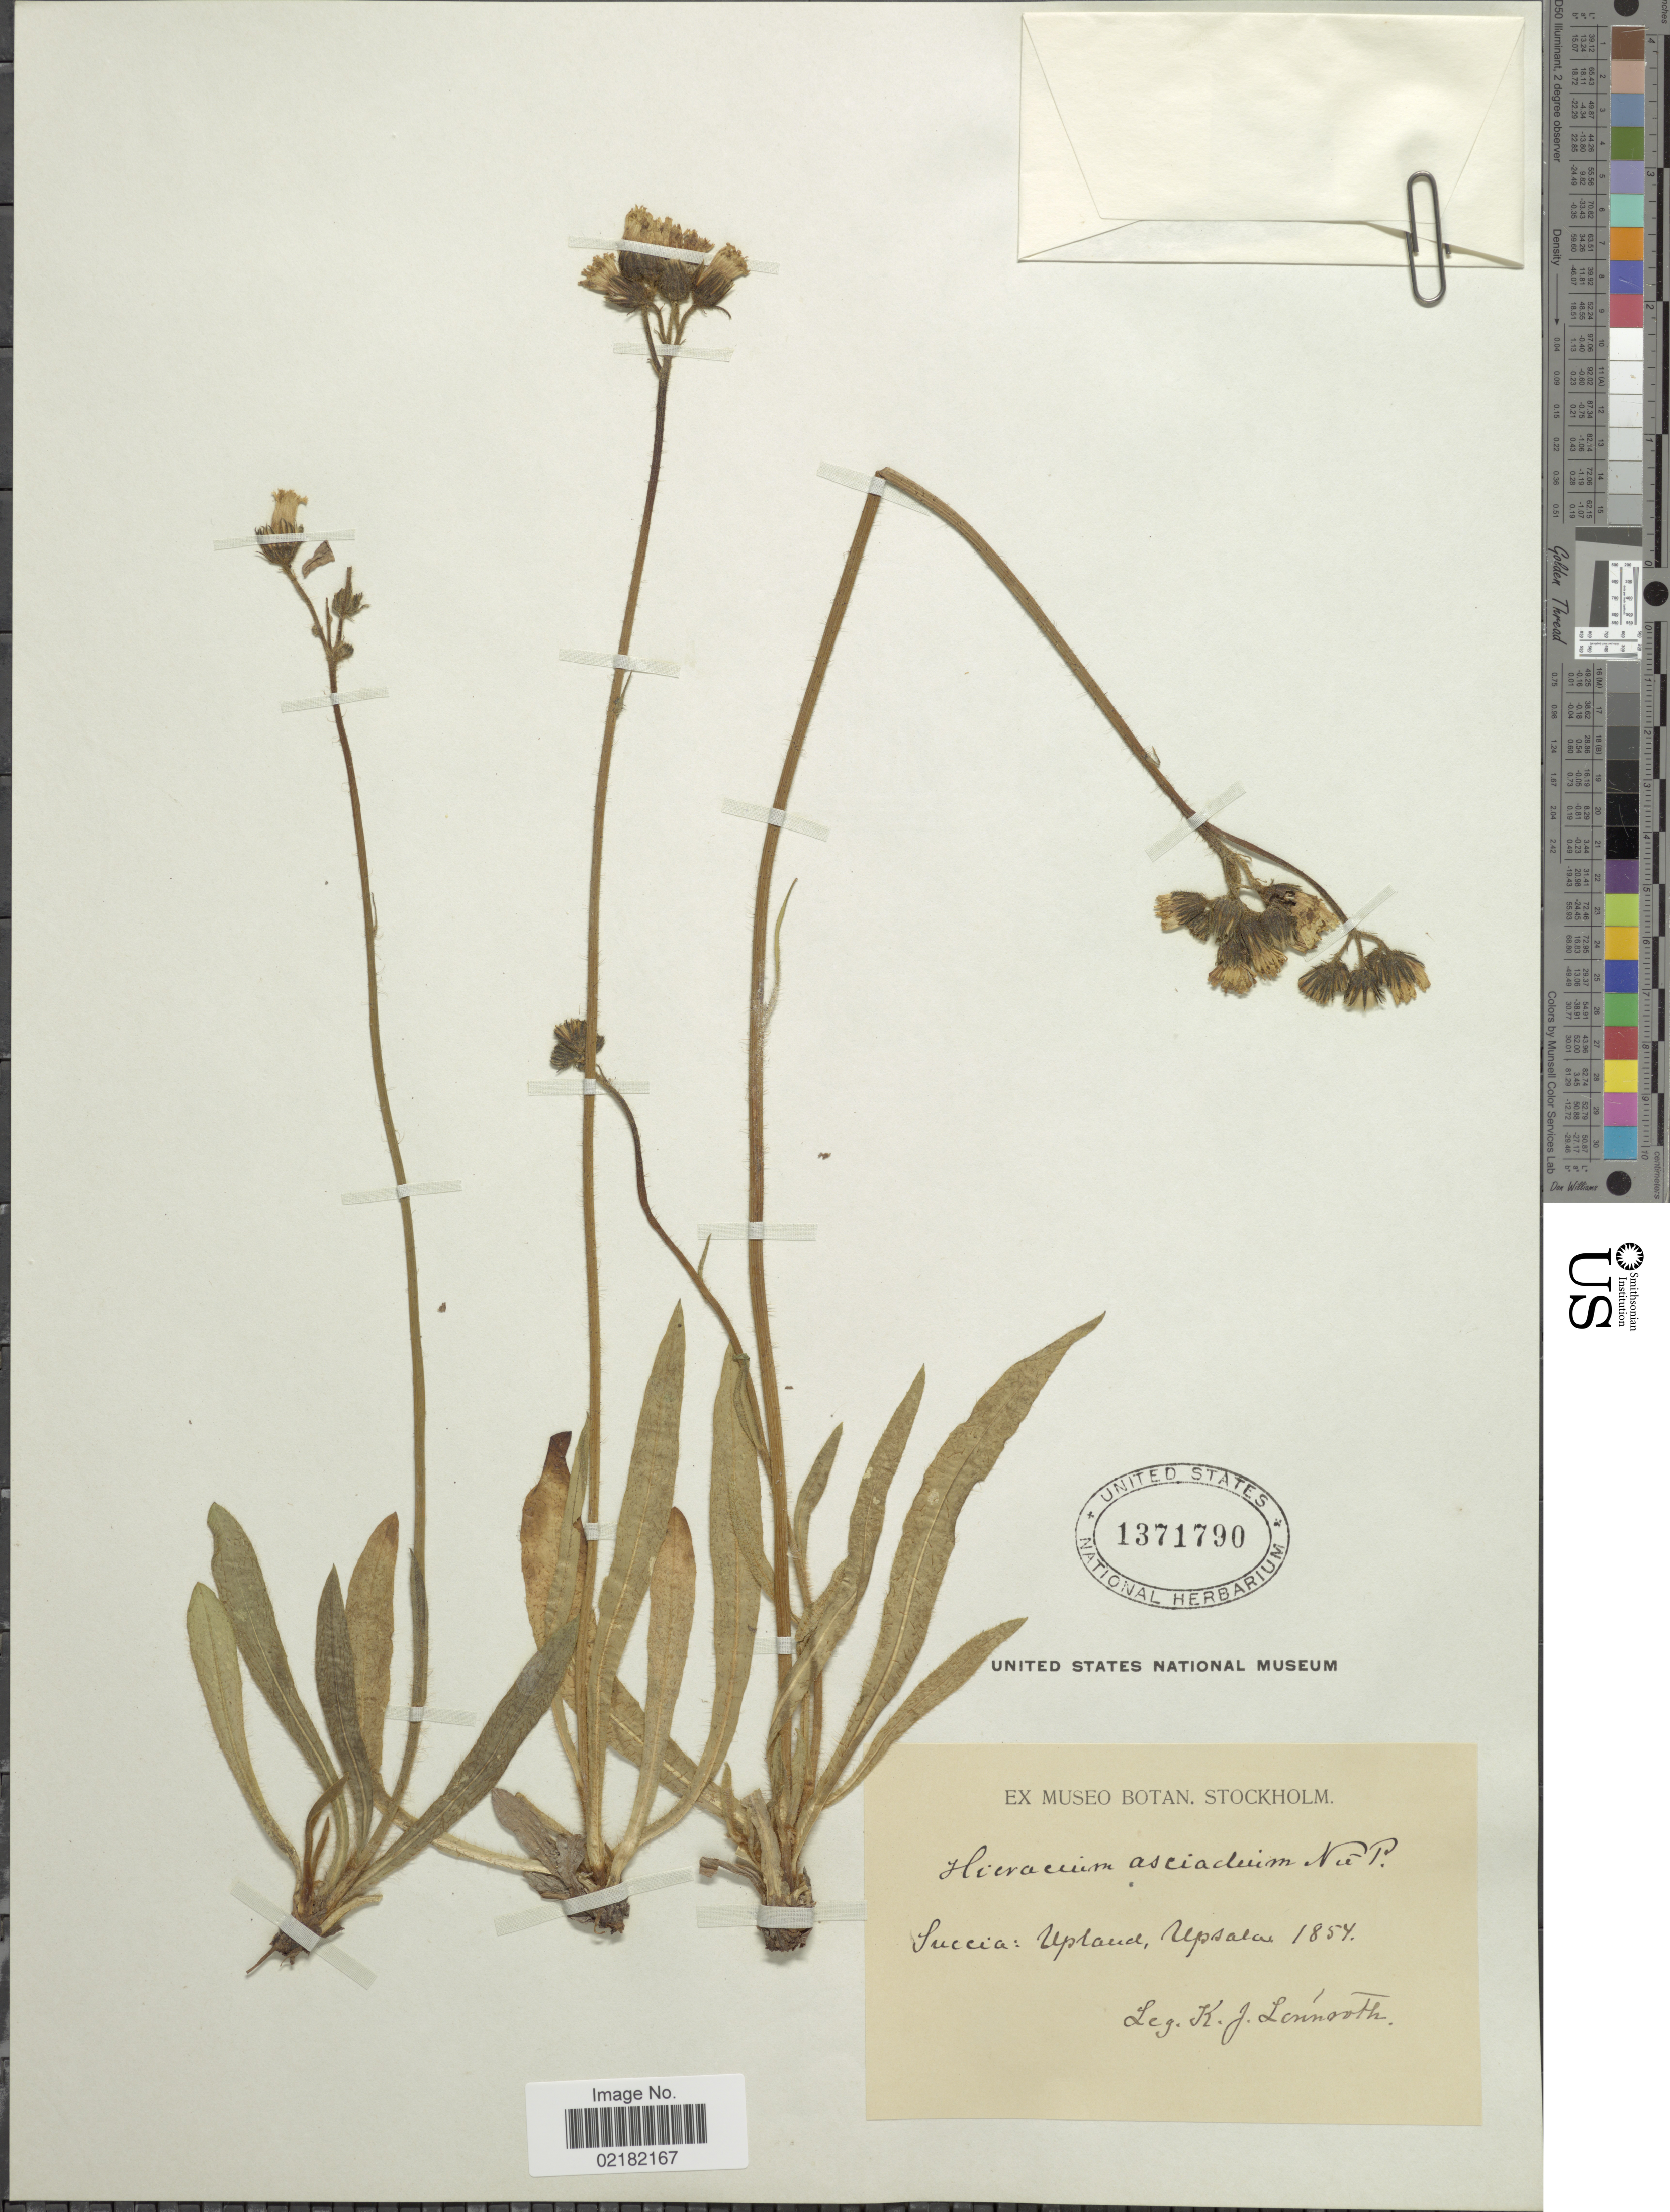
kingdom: Plantae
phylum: Tracheophyta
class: Magnoliopsida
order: Asterales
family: Asteraceae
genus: Hieracium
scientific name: Hieracium asciadium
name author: Dahlst.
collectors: K. Lonnroth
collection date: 1854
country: Sweden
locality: Suecia: Upland, Upsala.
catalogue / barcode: US 1371790